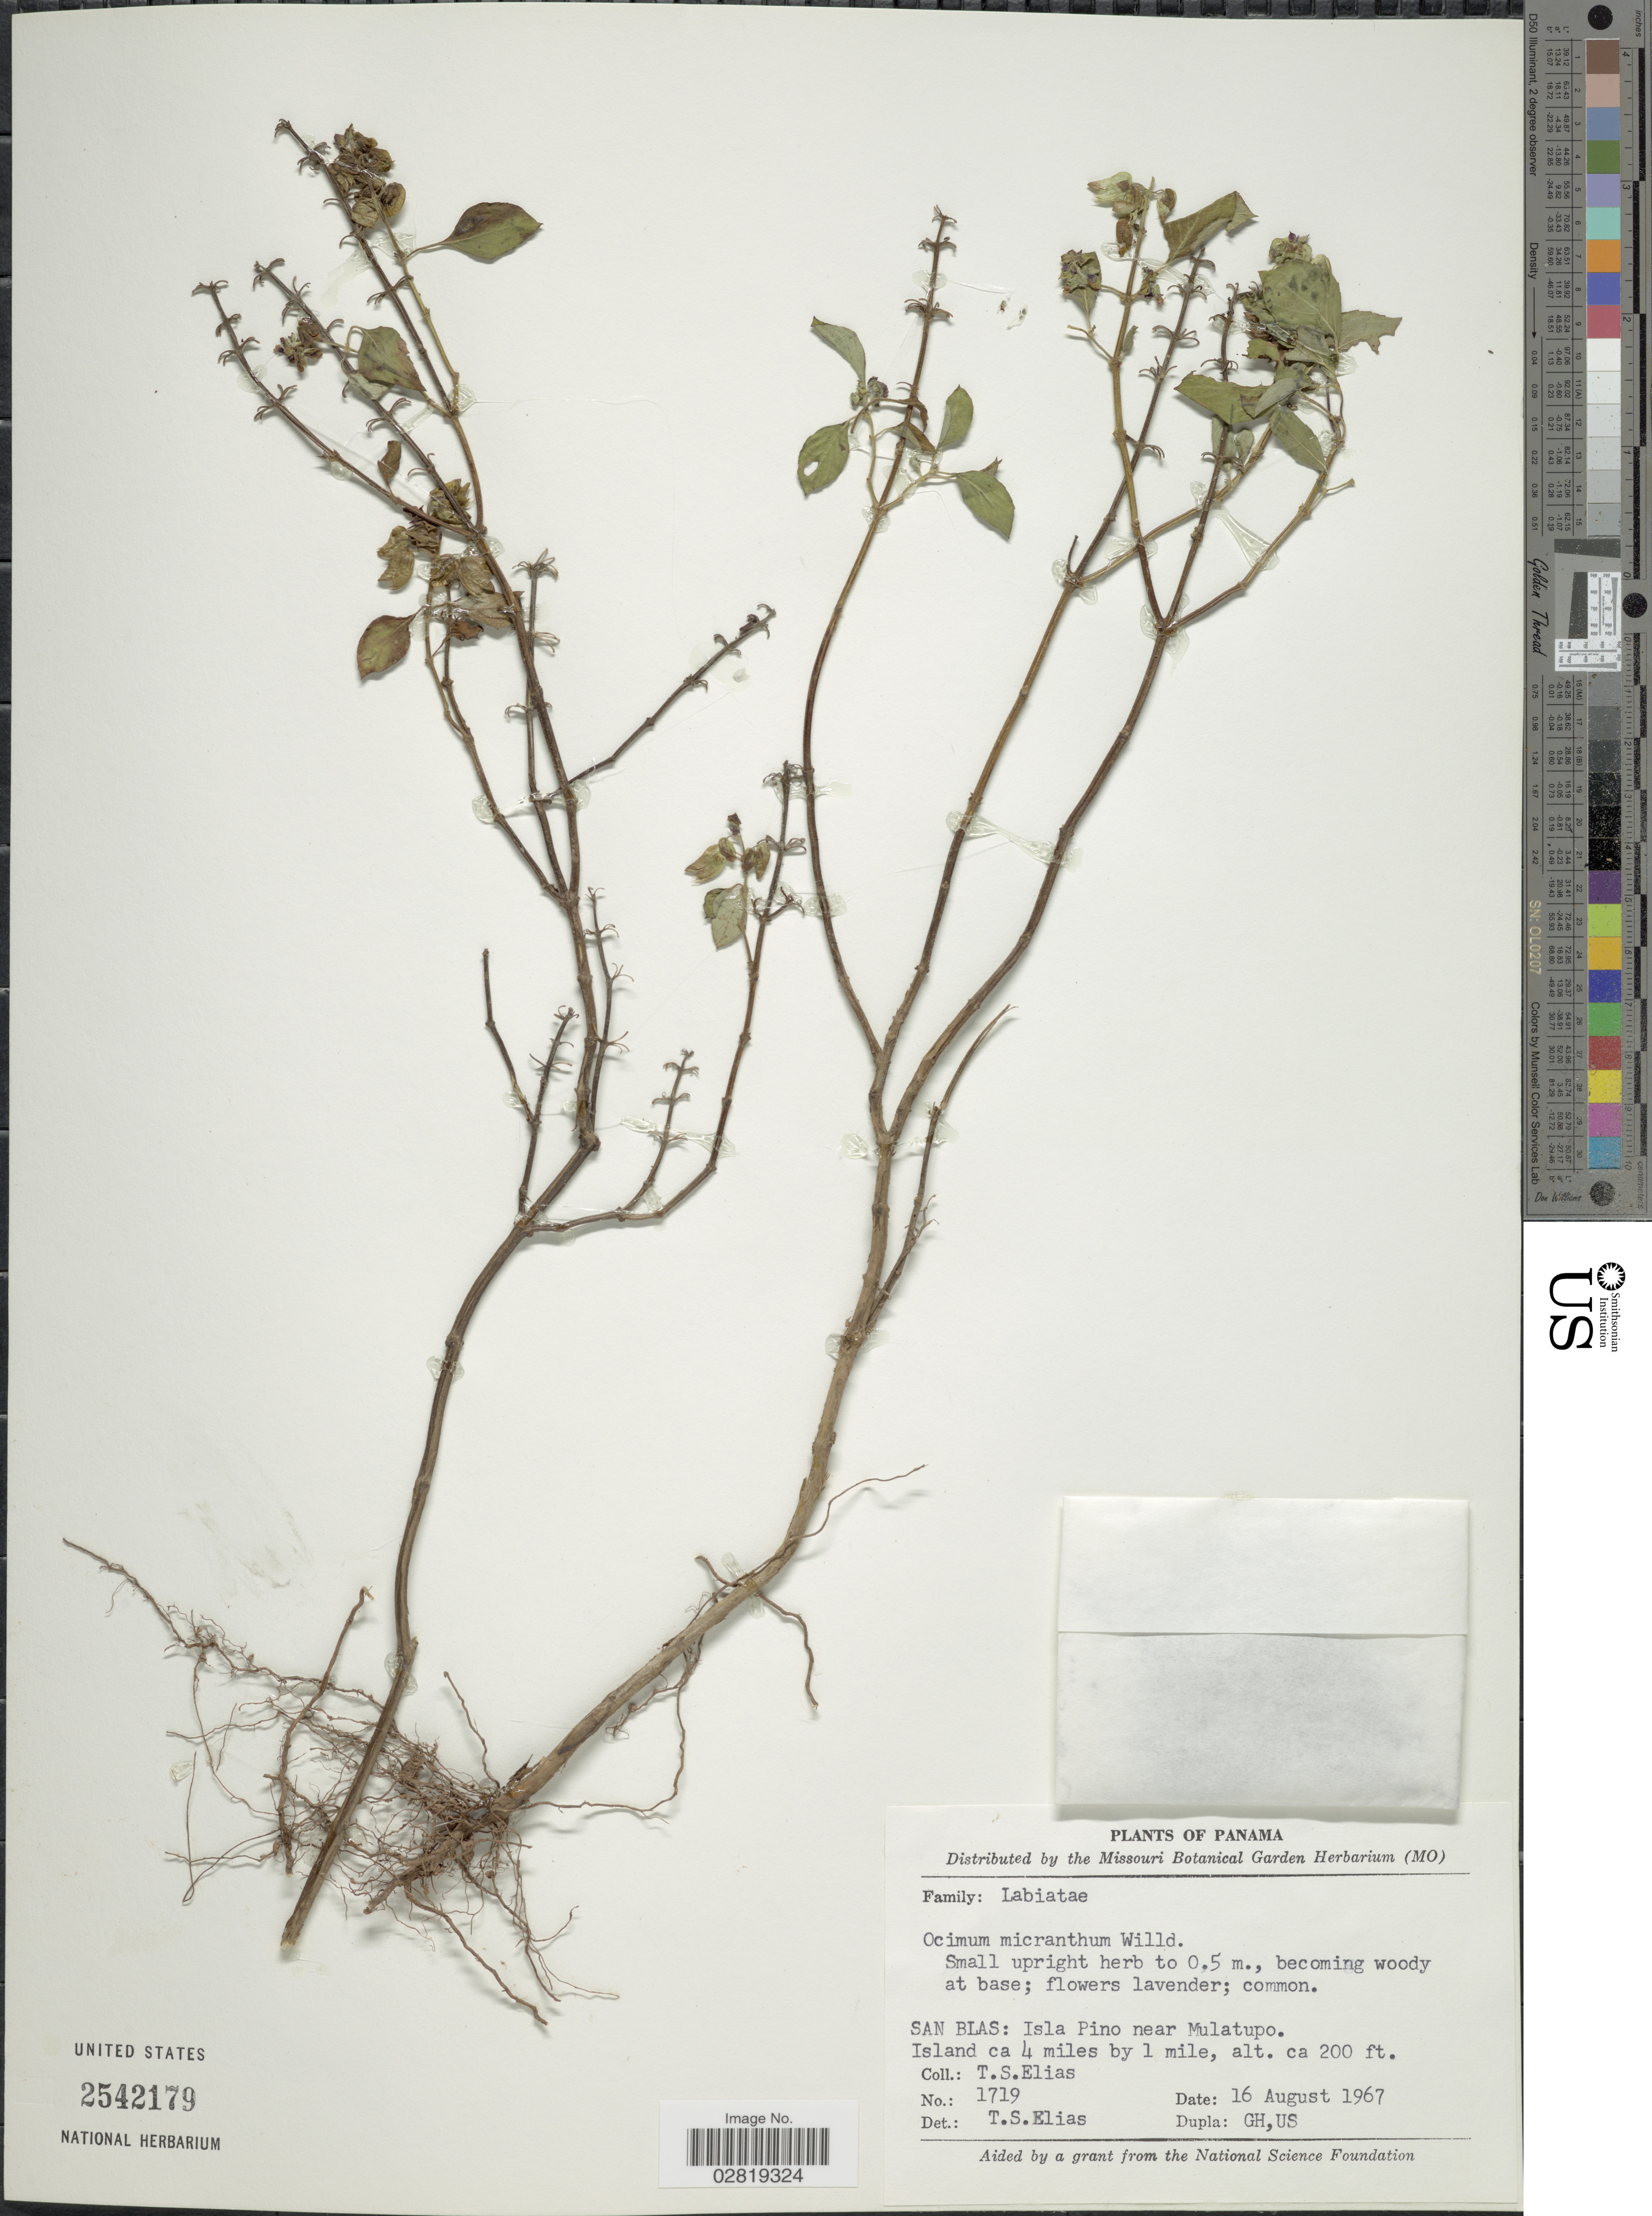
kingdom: Plantae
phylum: Tracheophyta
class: Magnoliopsida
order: Lamiales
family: Lamiaceae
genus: Ocimum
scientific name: Ocimum campechianum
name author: Mill.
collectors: T. S. Elias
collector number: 1719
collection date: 1967-08-16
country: Panama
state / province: Kuna Yala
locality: San Blas: Isla Pino near Mulatupo. Island ca 4 miles by 1 mile.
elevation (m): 61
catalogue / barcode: US 2542179